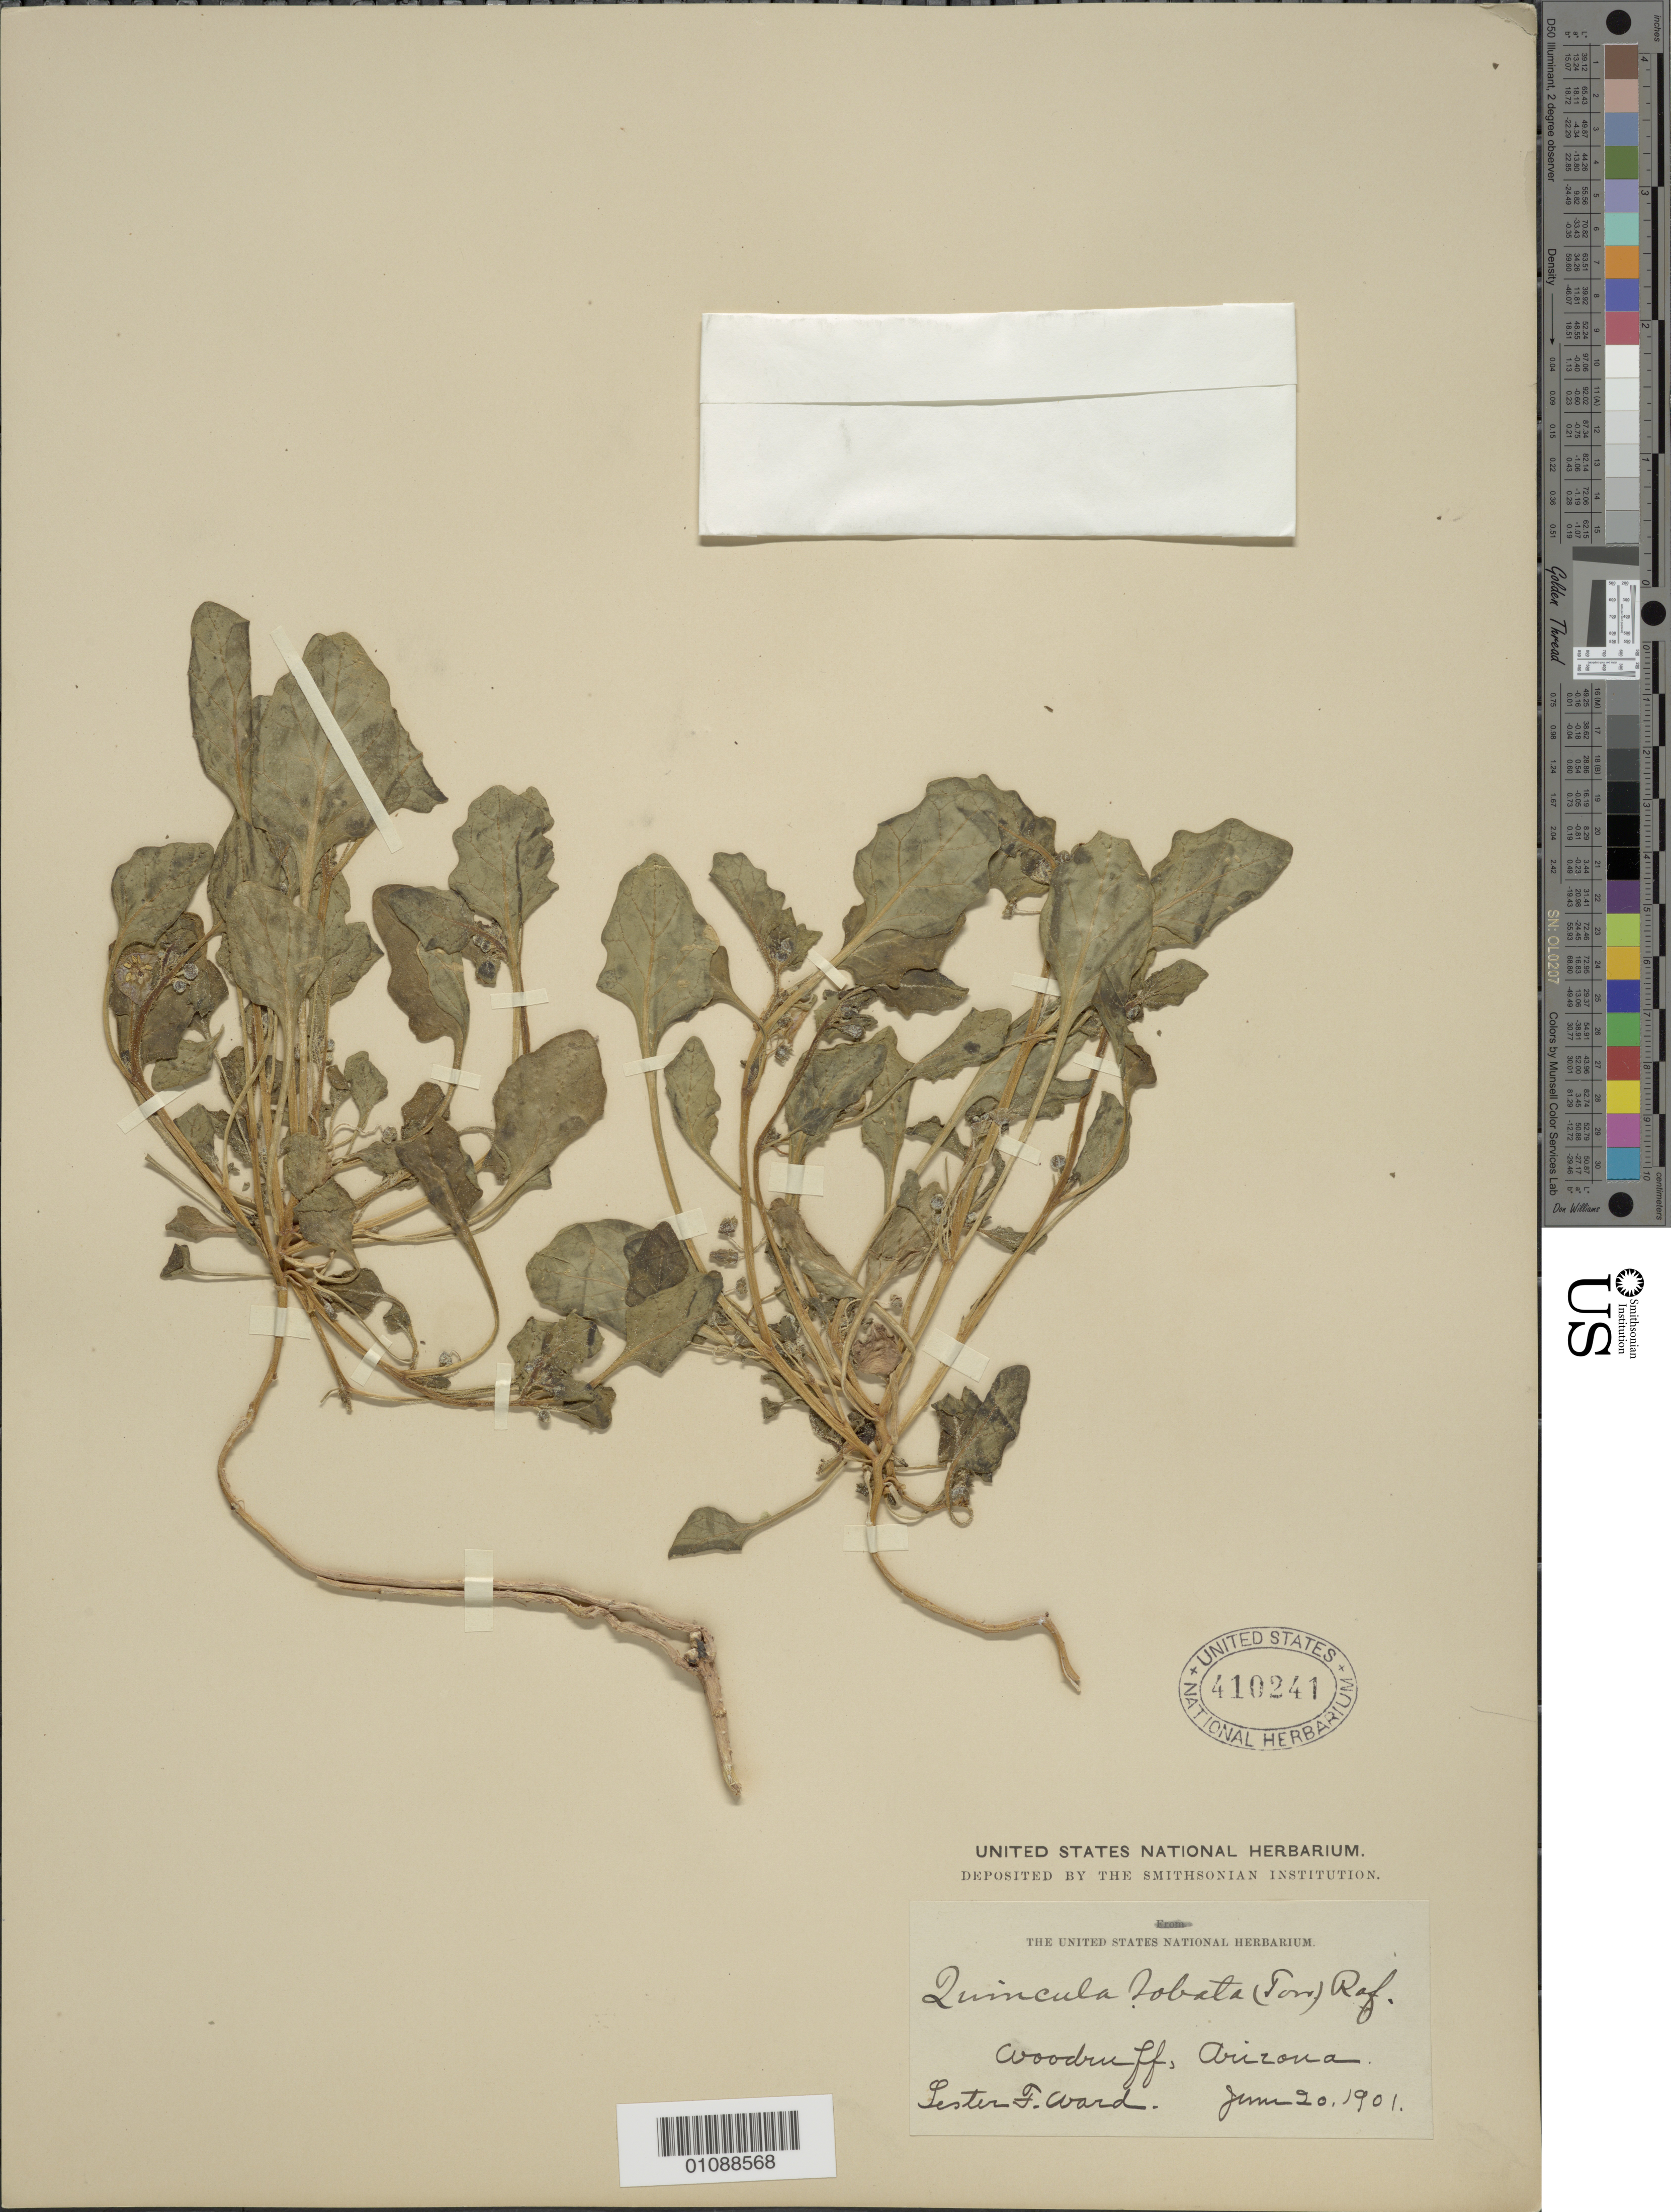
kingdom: Plantae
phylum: Tracheophyta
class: Magnoliopsida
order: Solanales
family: Solanaceae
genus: Quincula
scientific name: Quincula lobata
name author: (Torr.) Raf.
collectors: L. F. Ward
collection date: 1901-06-20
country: United States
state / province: Arizona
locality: Woodruff.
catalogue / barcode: US 410241